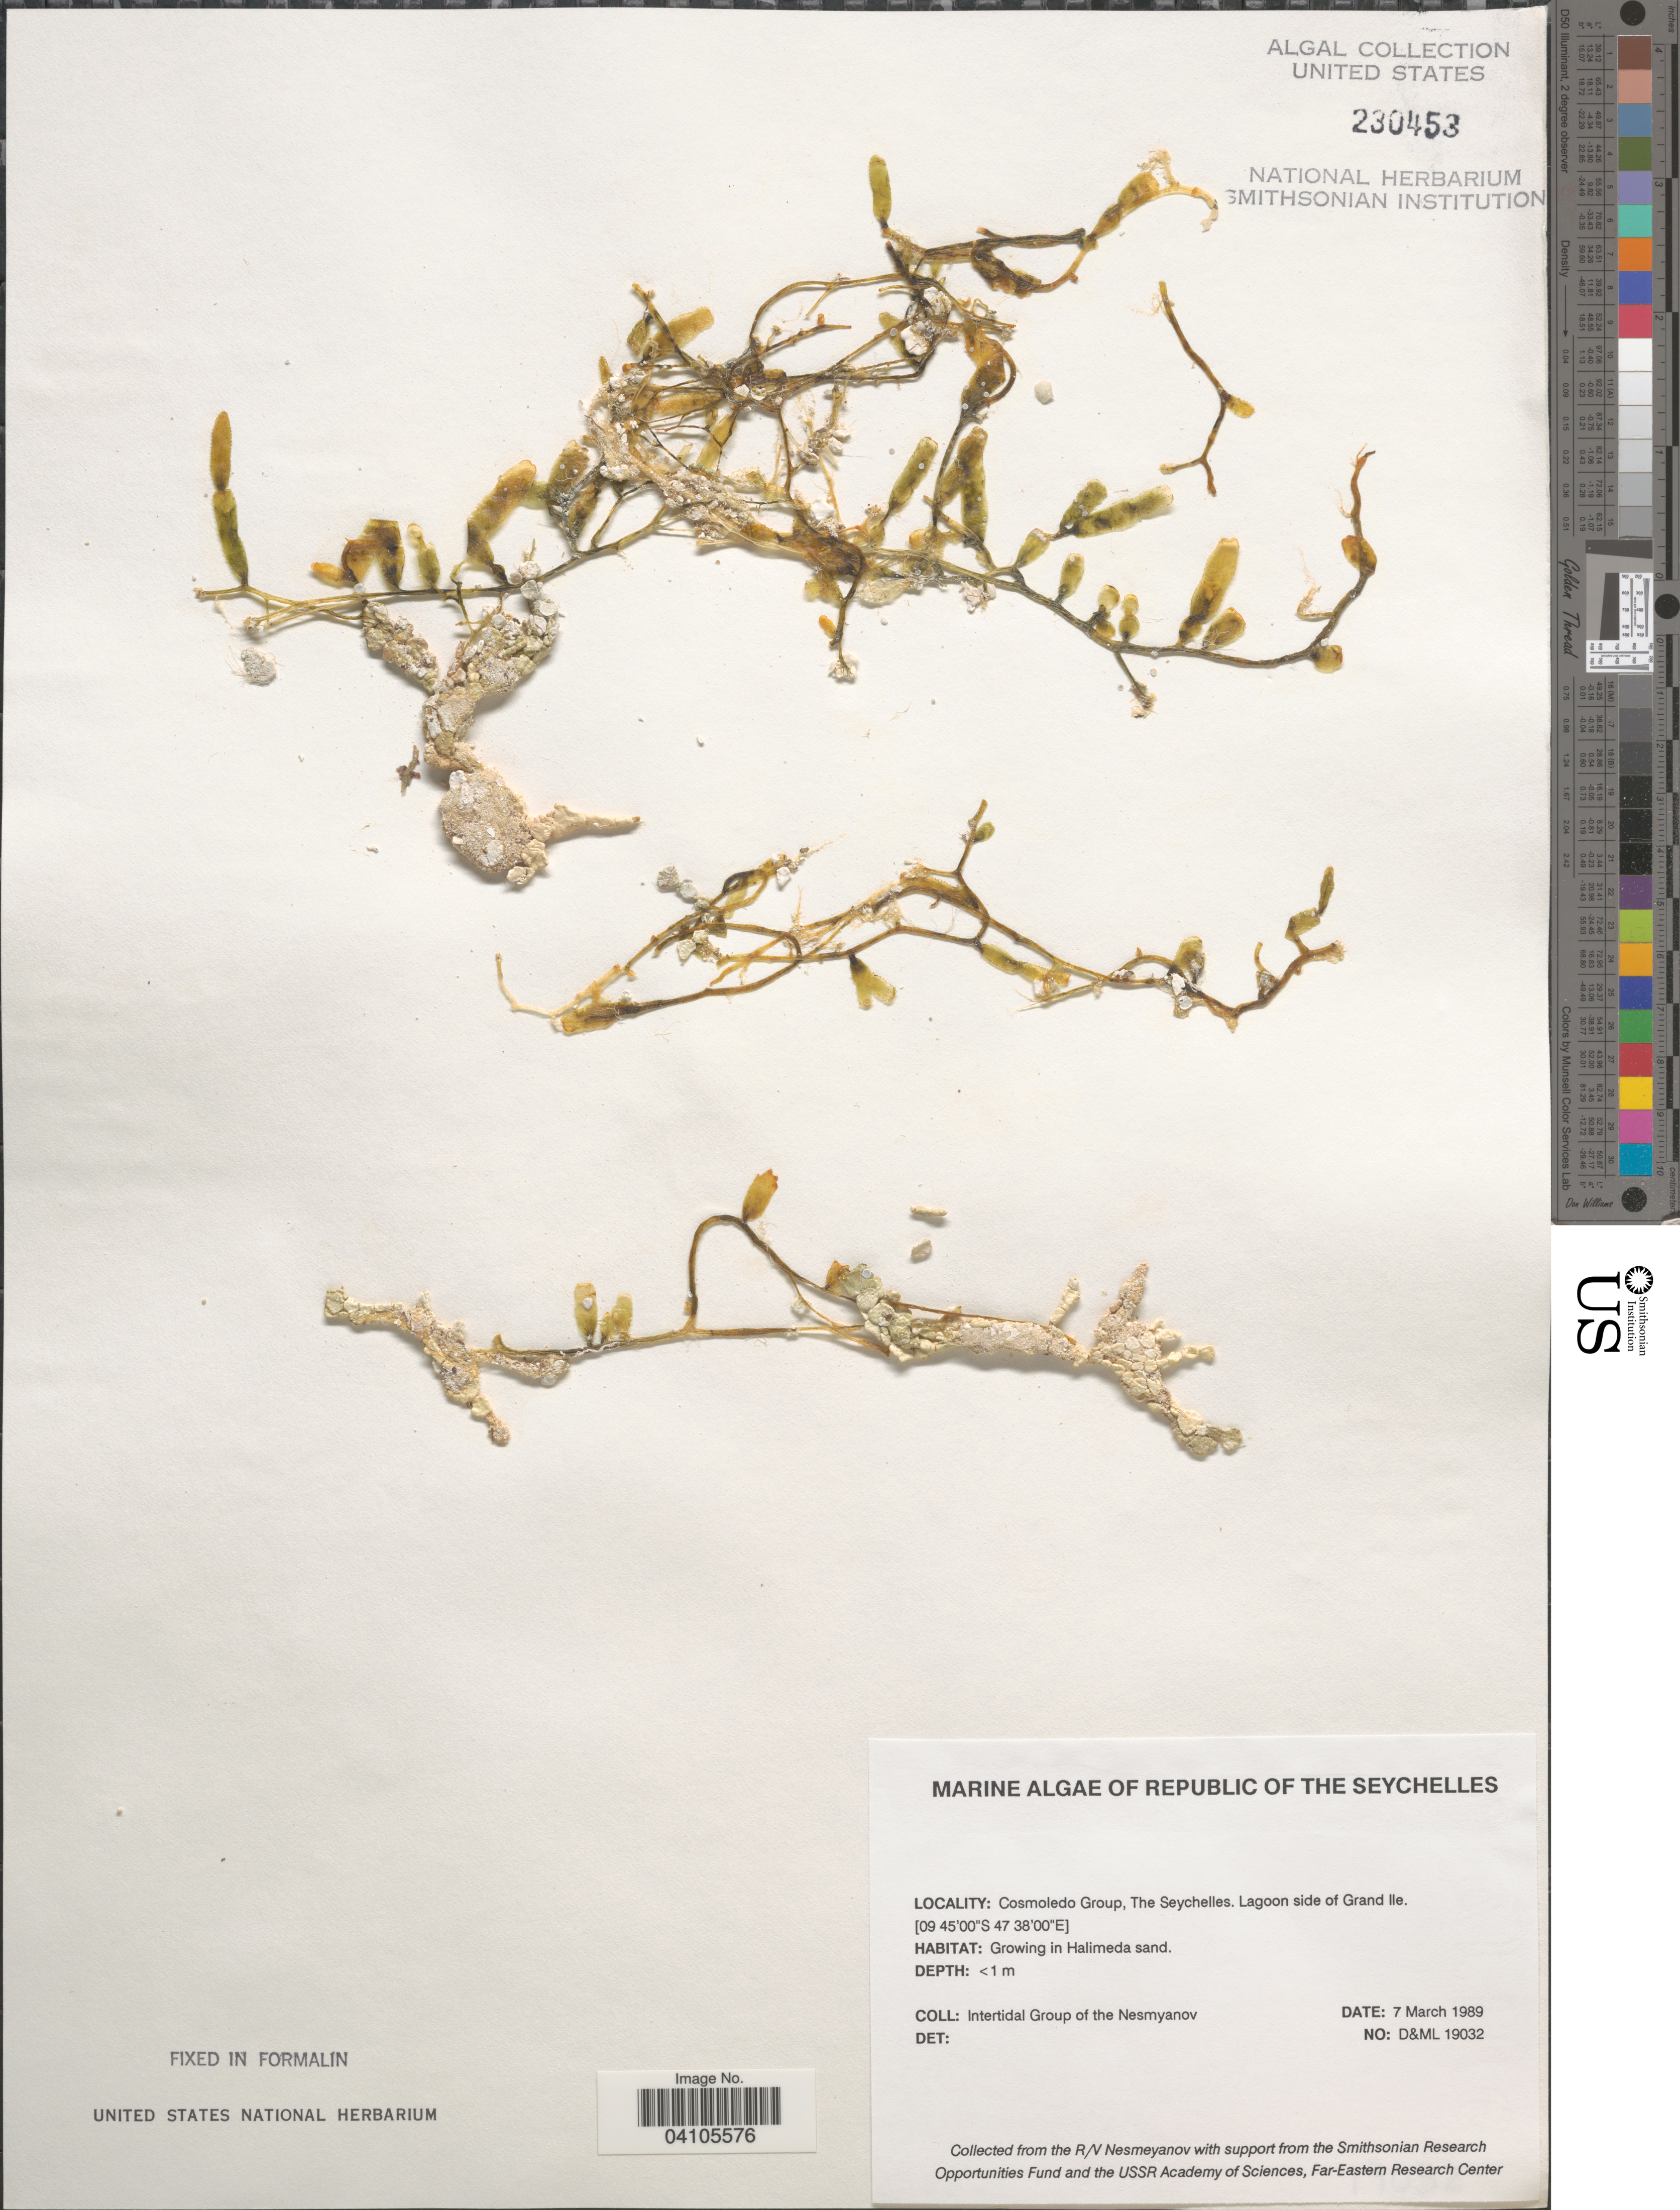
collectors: Intertidal Group of the Nesmyanov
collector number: D&ML 19032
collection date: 1989-03-07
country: Seychelles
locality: Cosmoledo Group. Lagoon side of Grand Ile.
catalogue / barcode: US 230453